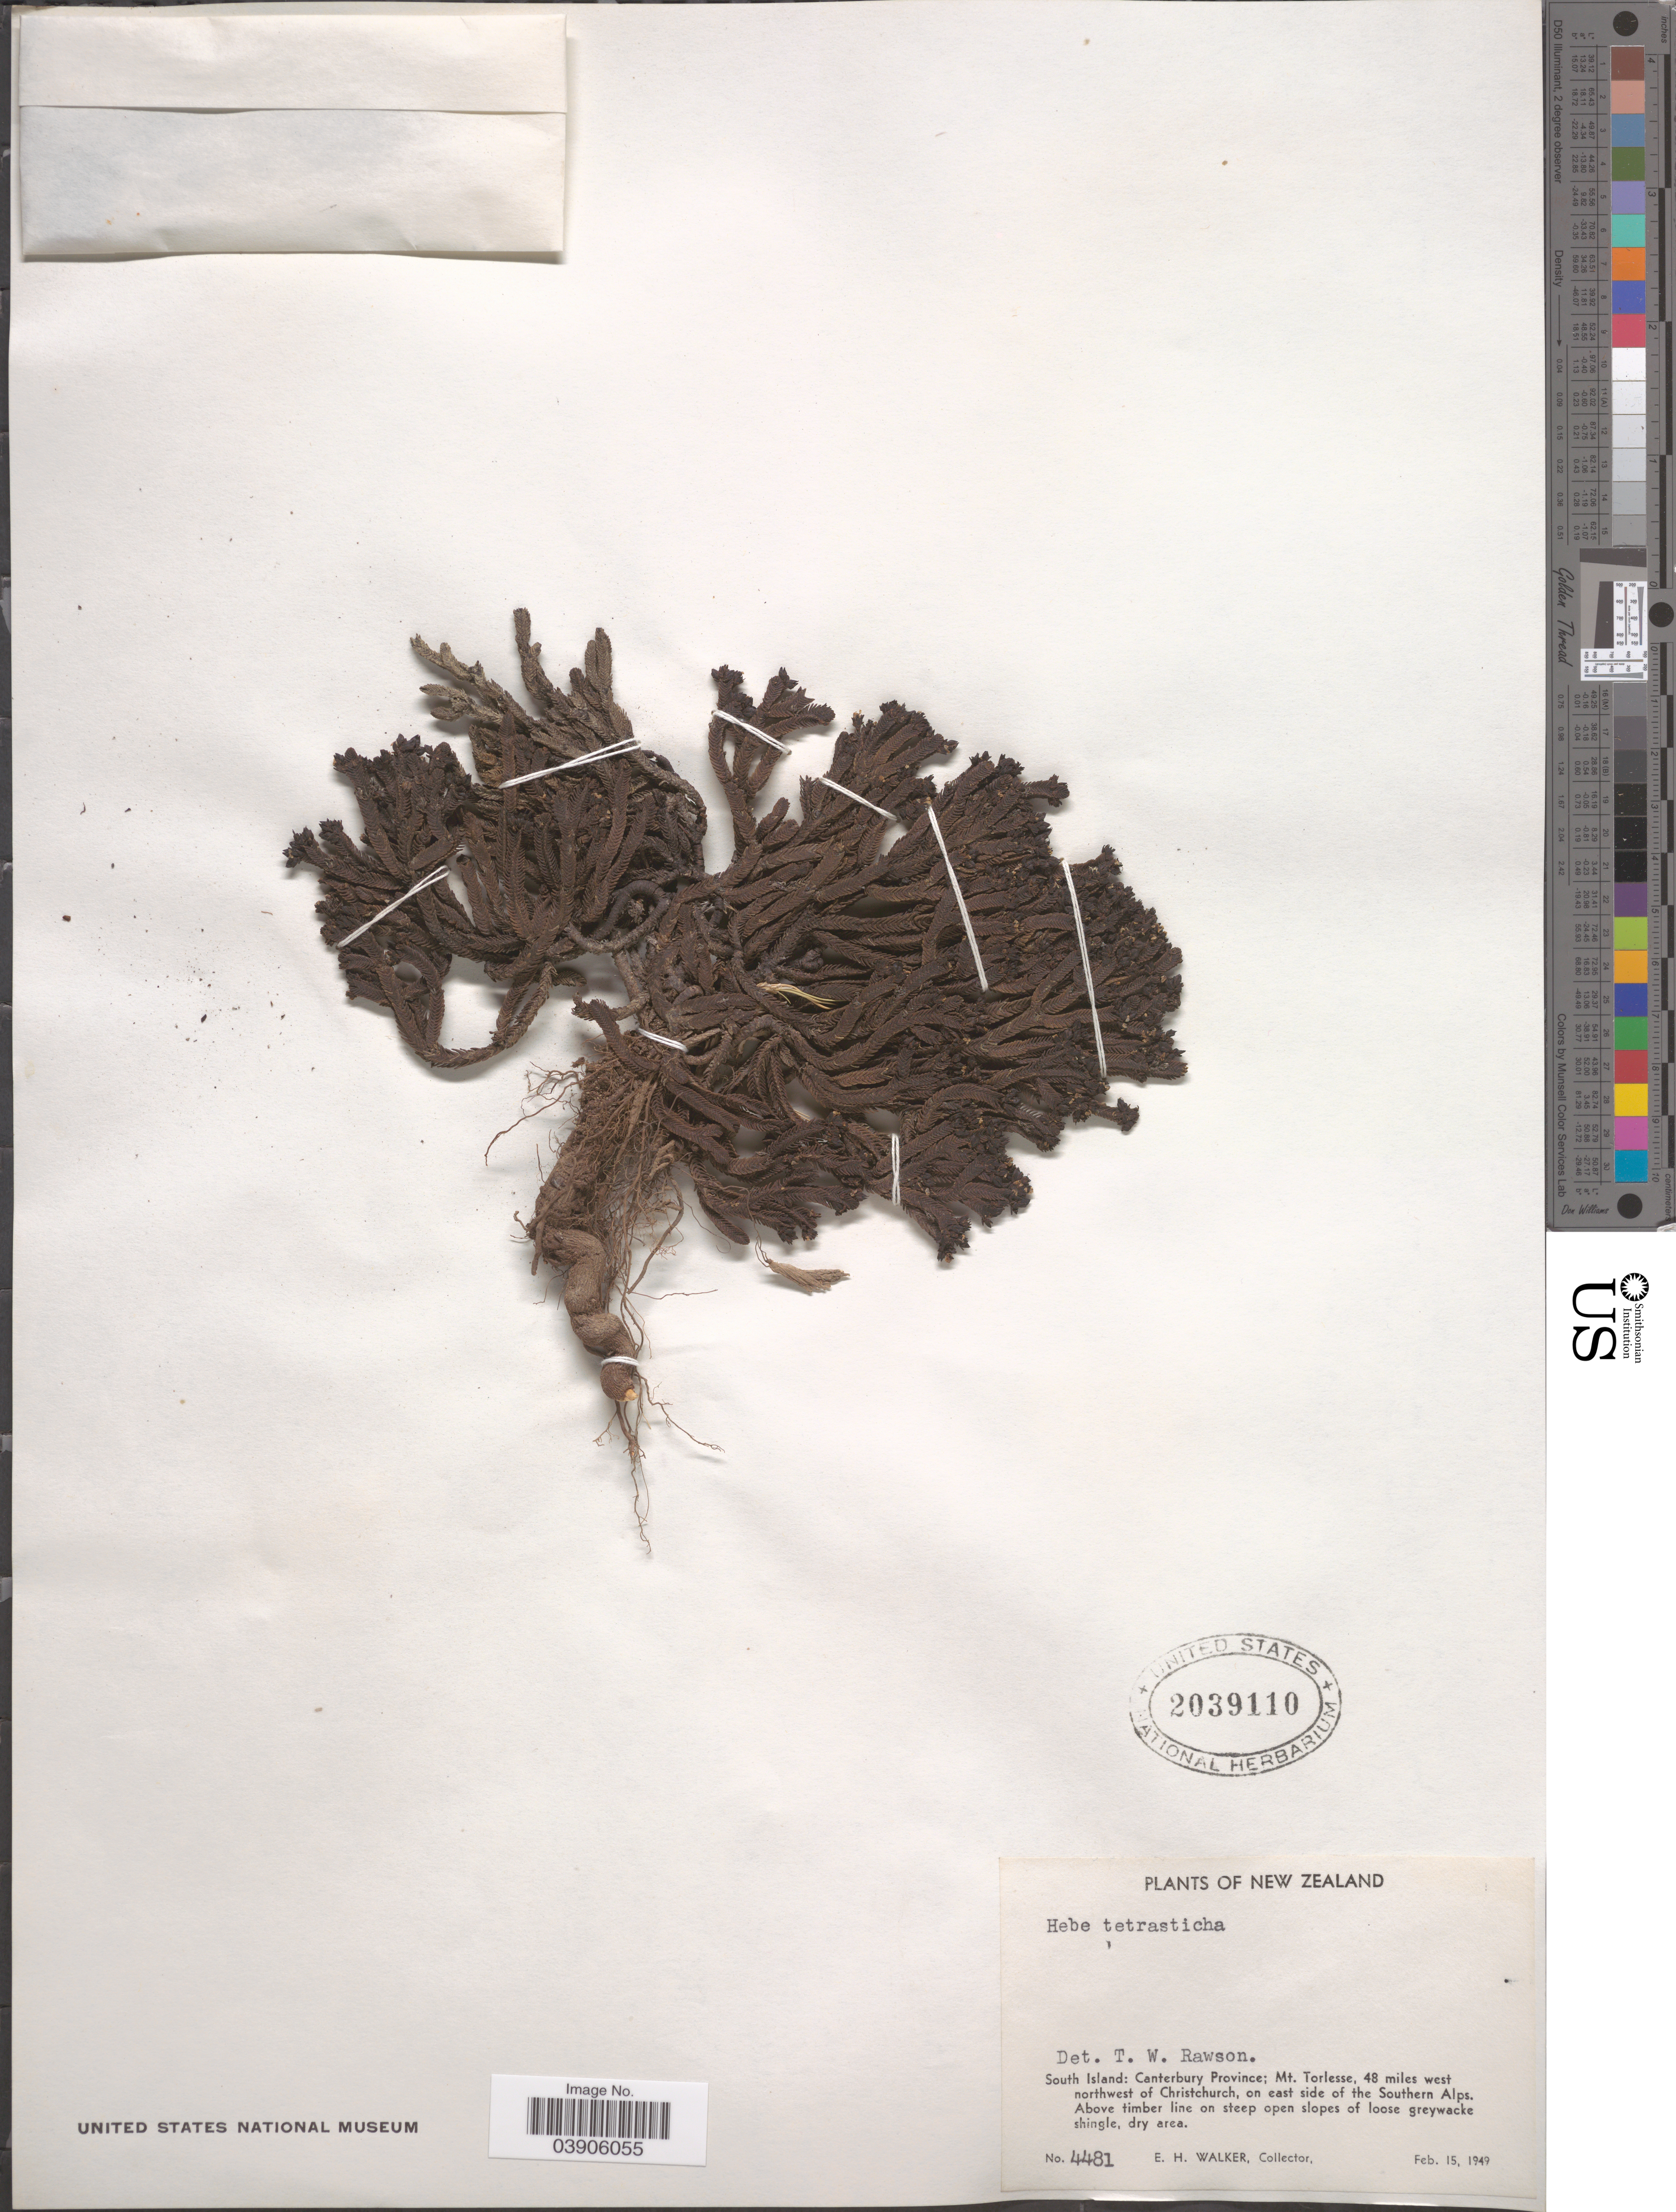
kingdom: Plantae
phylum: Tracheophyta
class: Magnoliopsida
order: Lamiales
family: Plantaginaceae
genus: Hebe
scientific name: Hebe tetrasticha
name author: (Hook. f.) Andersen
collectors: E. H. Walker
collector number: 4481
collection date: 1949-02-15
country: New Zealand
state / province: Canterbury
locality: South Island: Mt. Torlesse, 48 miles west northwest of Christchurch, on east side of the Southern Alps.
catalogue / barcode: US 2039110